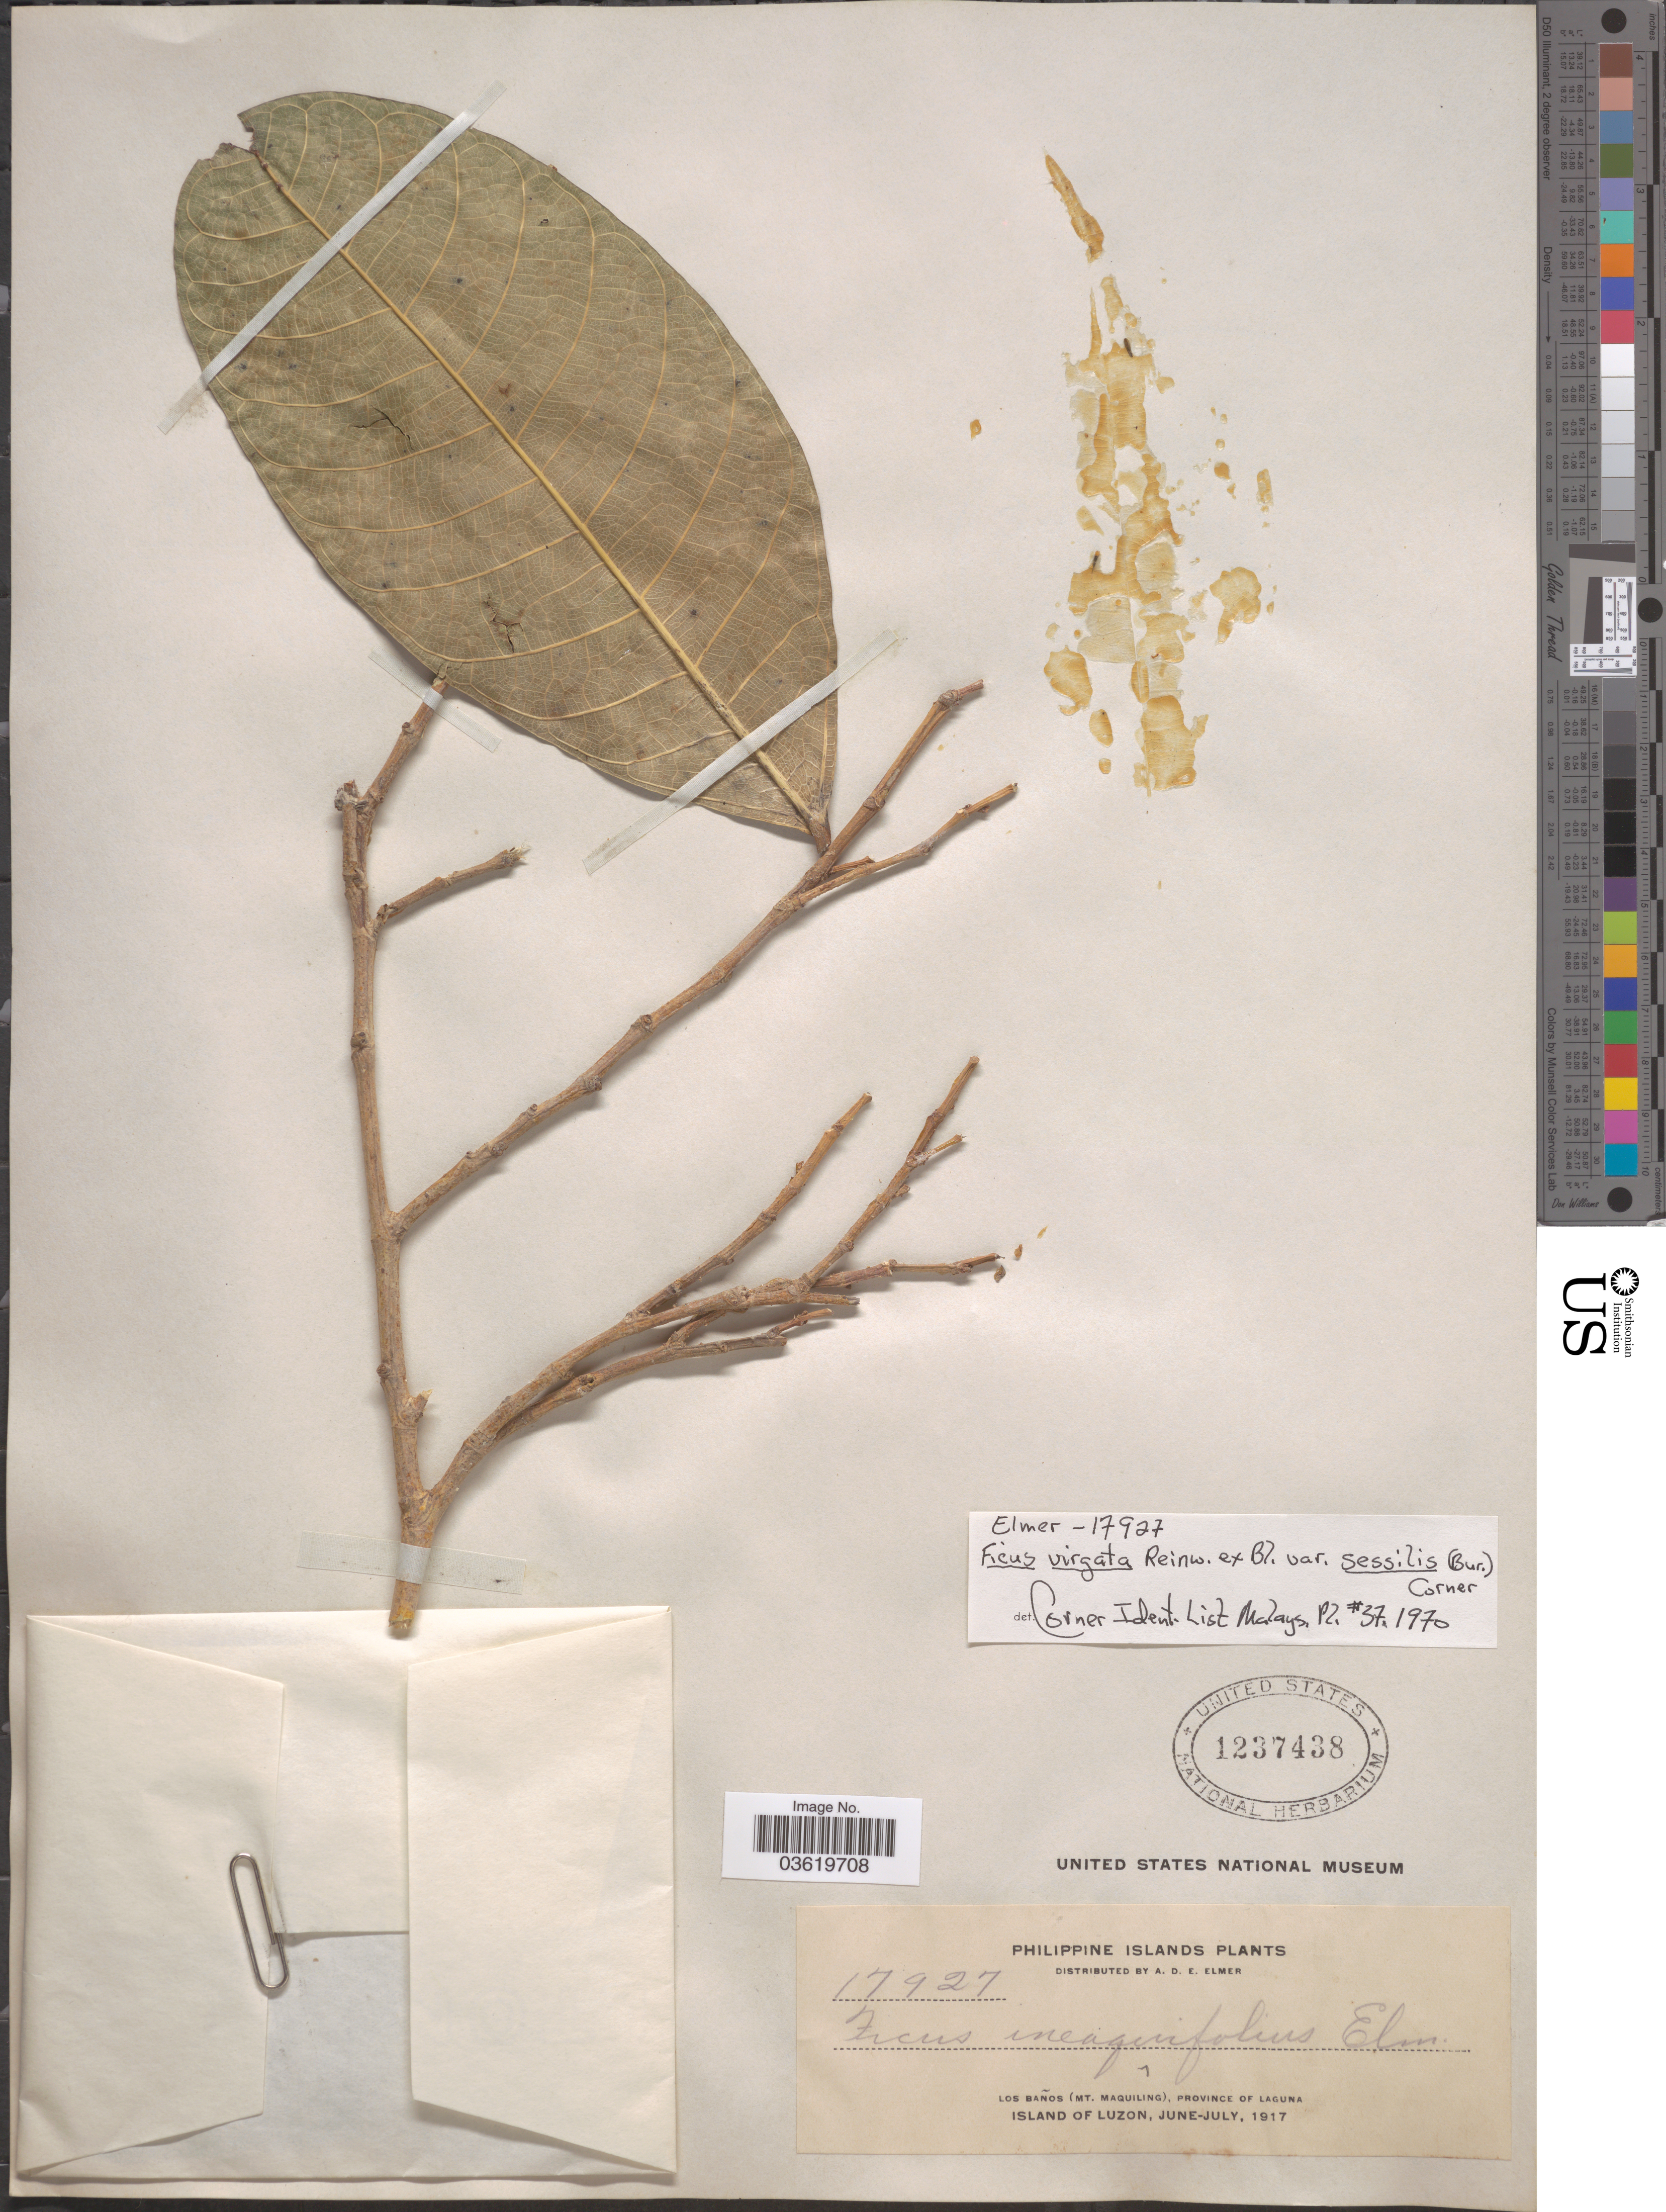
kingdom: Plantae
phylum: Tracheophyta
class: Magnoliopsida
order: Rosales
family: Moraceae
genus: Ficus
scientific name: Ficus subulata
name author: Blume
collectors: A. D. E. Elmer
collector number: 17927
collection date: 1917-06/1917-07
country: Philippines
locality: Philippine Islands. Los Baños (Mt. Maquiling), Province of Laguna. Island of Luzon.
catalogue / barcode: US 1237438